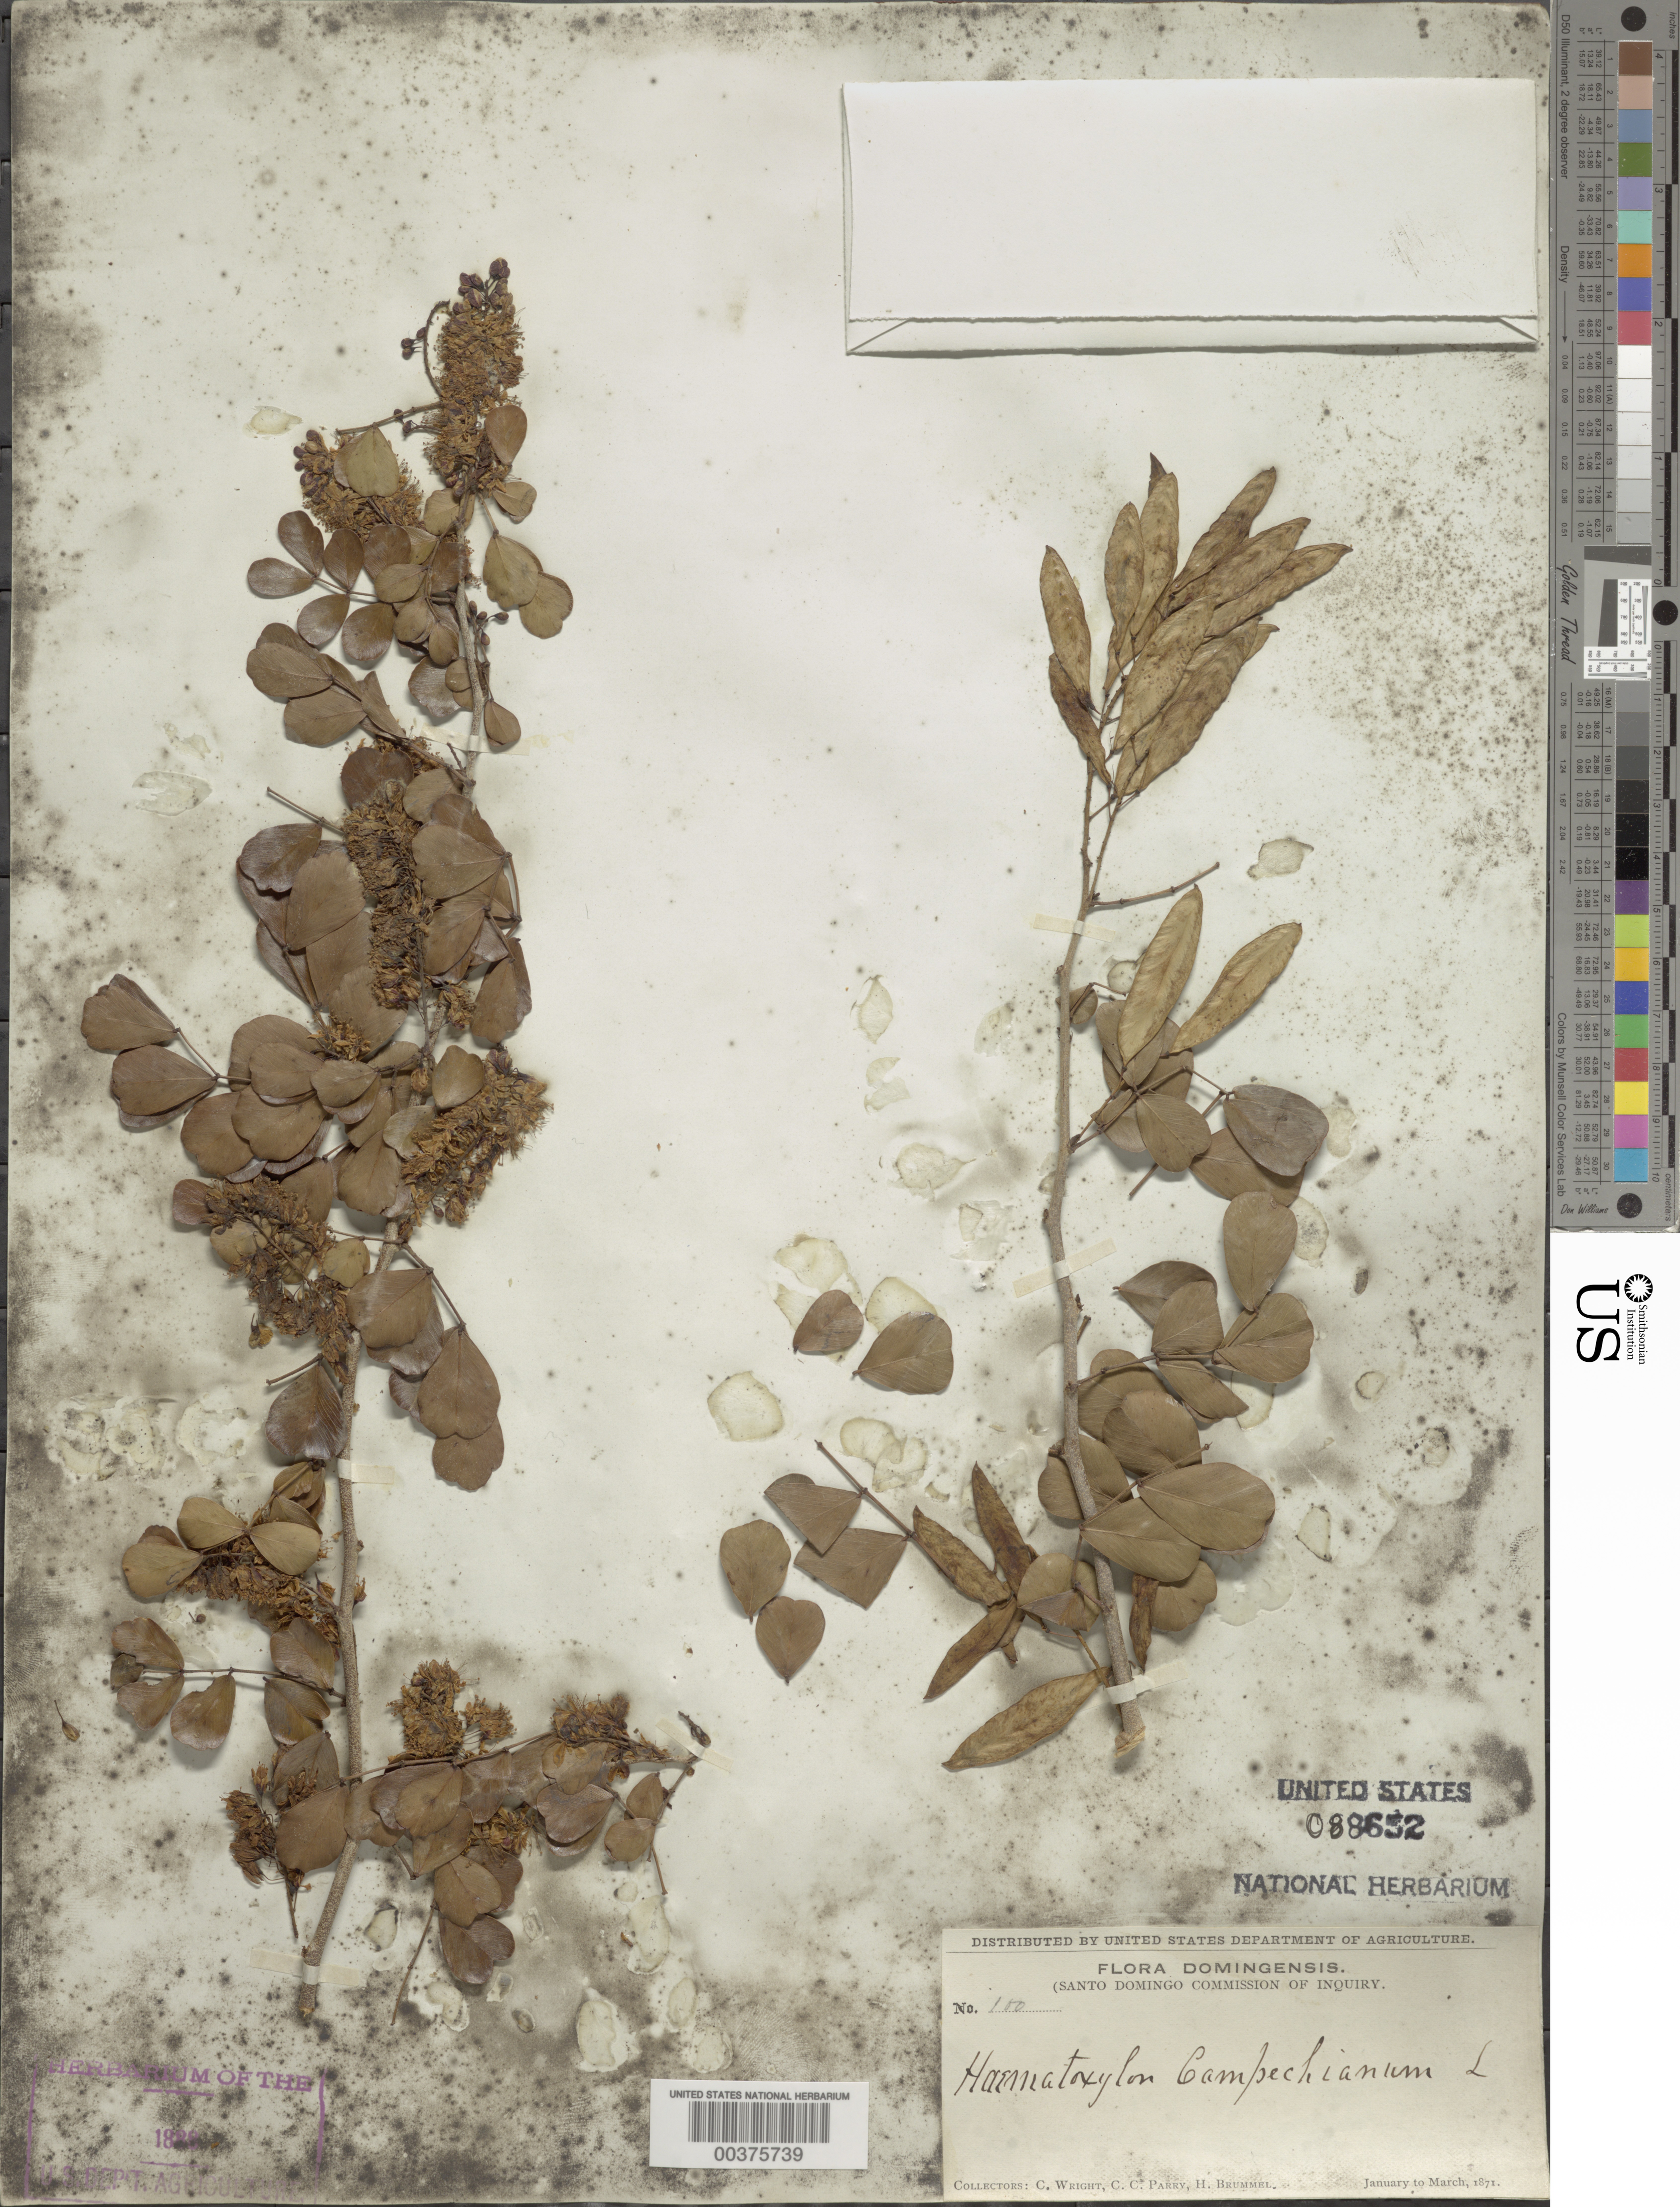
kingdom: Plantae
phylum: Tracheophyta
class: Magnoliopsida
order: Fabales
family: Fabaceae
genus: Haematoxylum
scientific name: Haematoxylum campechianum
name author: L.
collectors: C. Wright, C. C. Parry & H. Brummel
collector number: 100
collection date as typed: Jan 1871 to -- Mar 1871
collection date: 1871-01/1871-03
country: Dominican Republic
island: Hispaniola Island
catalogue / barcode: US 88652